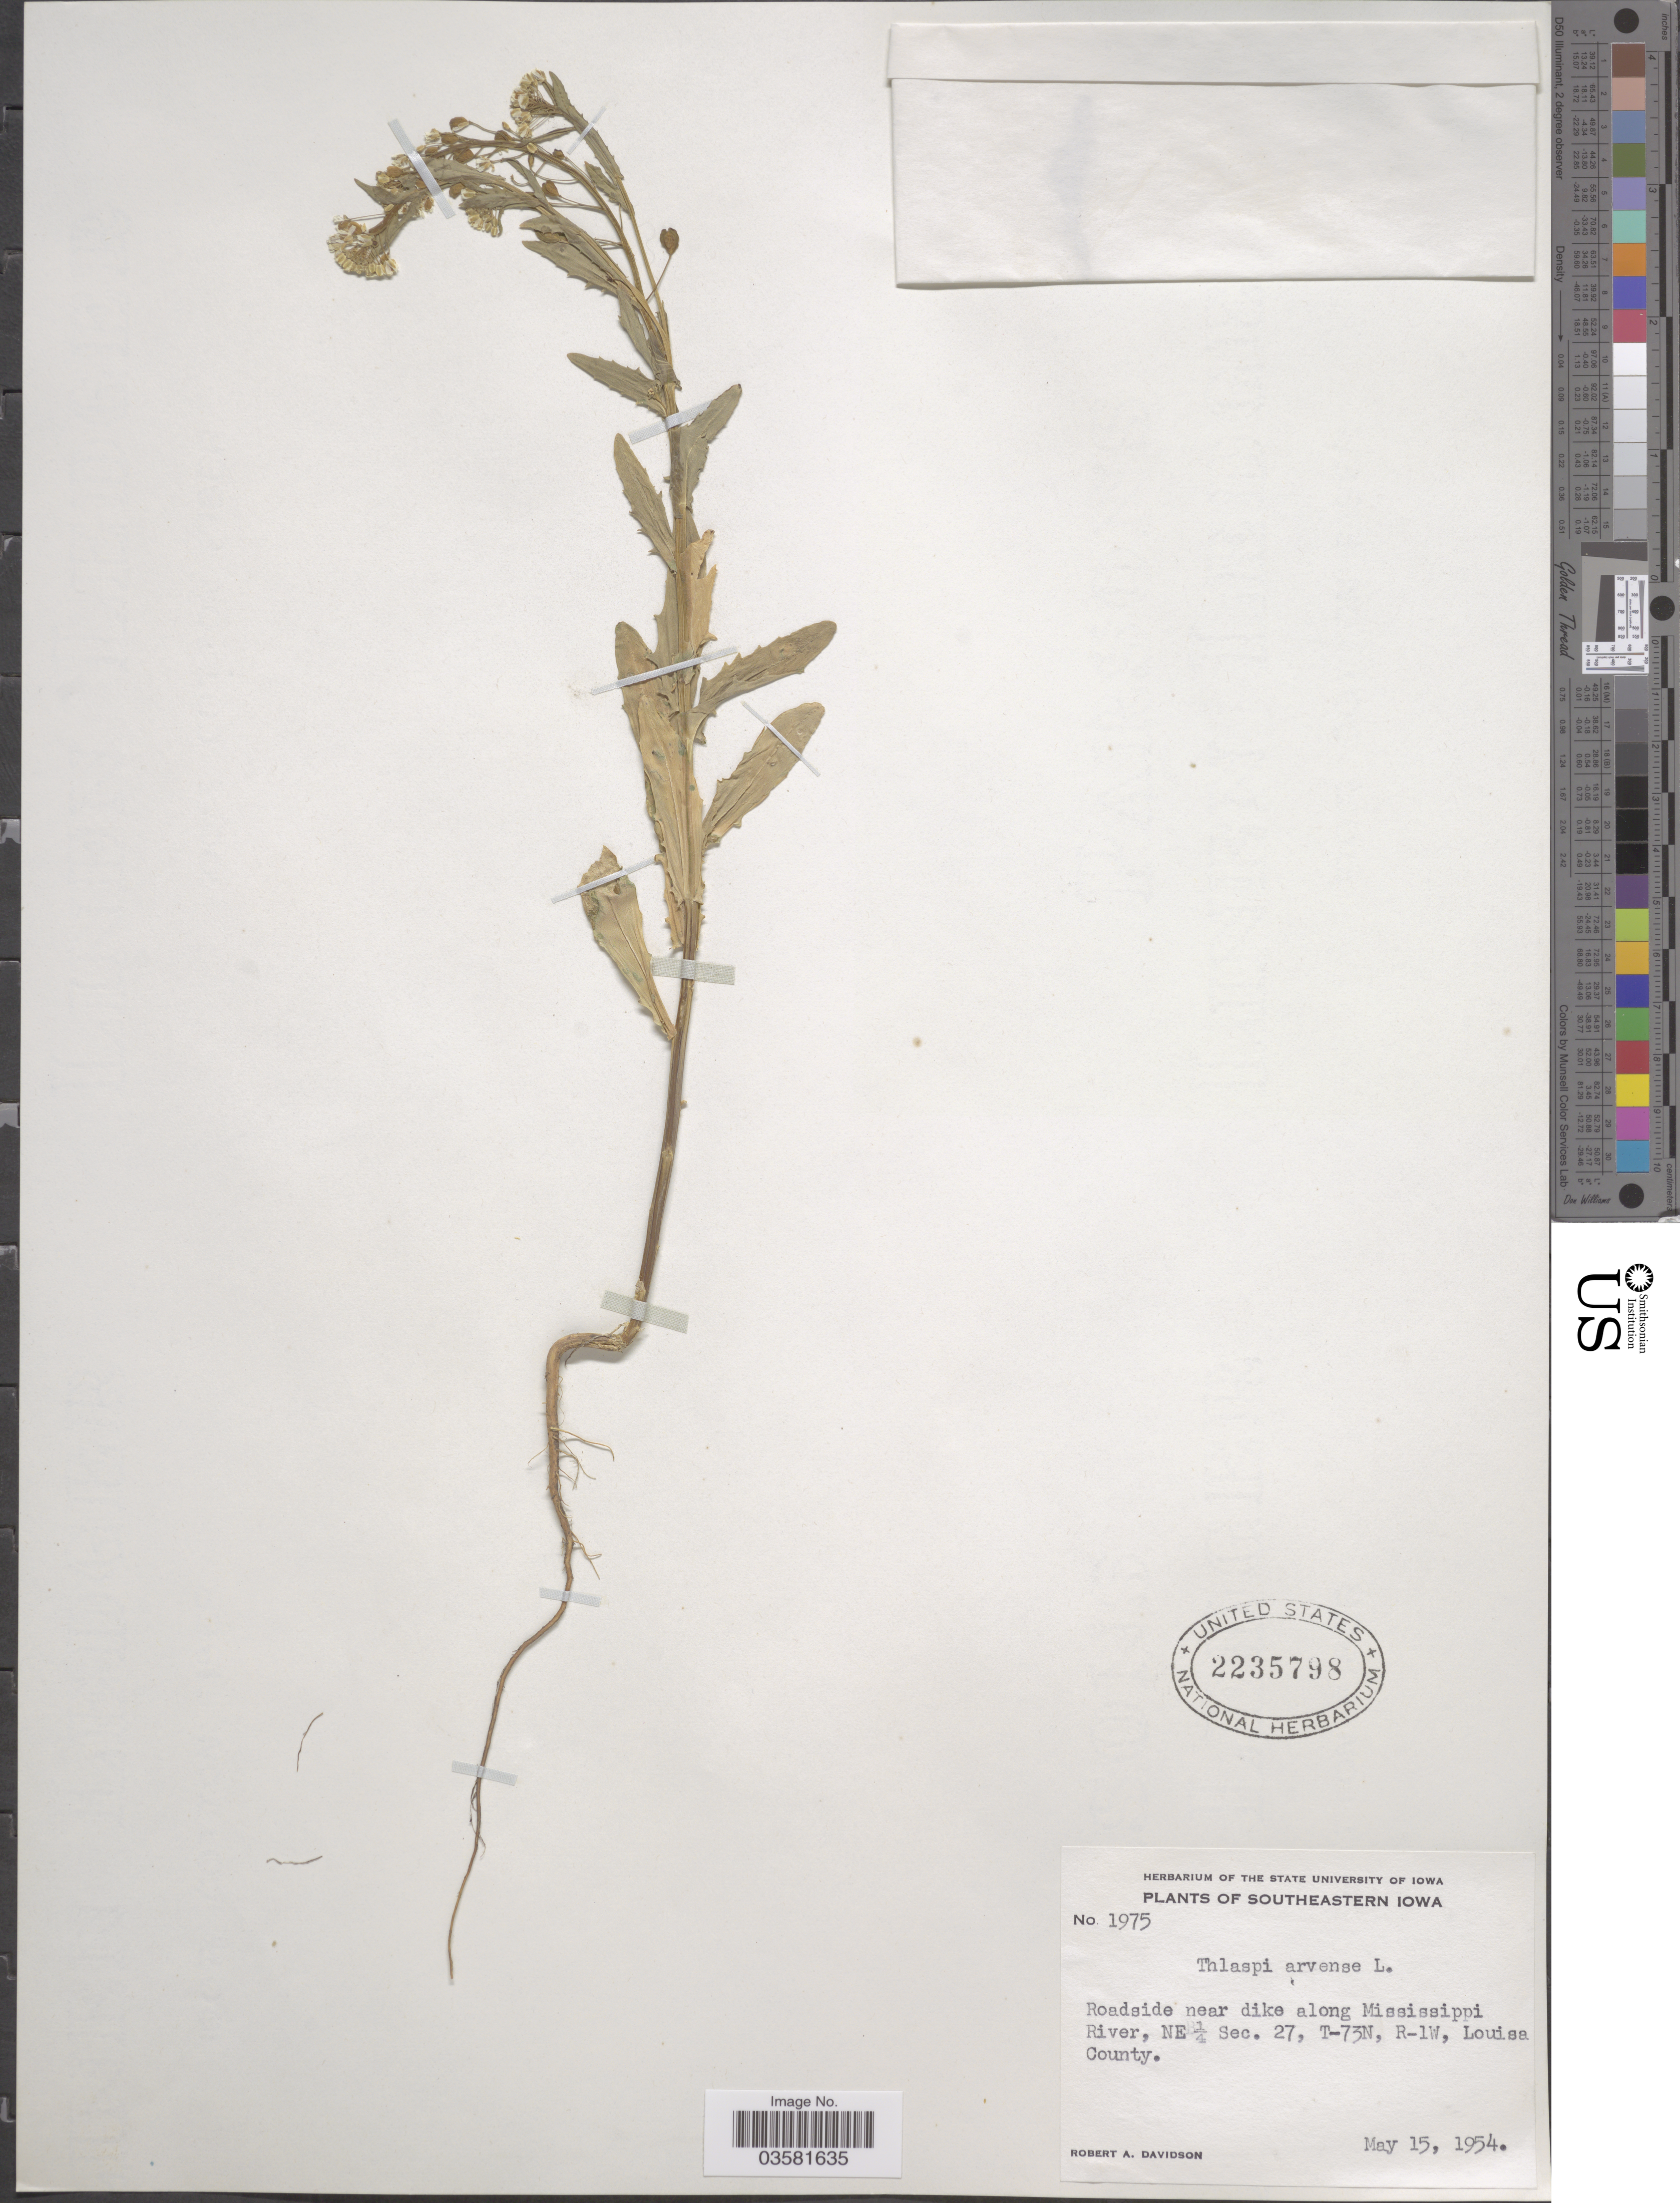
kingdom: Plantae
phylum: Tracheophyta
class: Magnoliopsida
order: Brassicales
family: Brassicaceae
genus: Thlaspi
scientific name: Thlaspi arvense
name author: L.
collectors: R. A. Davidson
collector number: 1975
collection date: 1954-05-15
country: United States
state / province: Iowa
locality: Southeastern Iowa. Roadside near dike along Mississippi River, NE ¼ Sec. 27, T-73N, R-1W, Louisa County.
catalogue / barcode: US 2235798